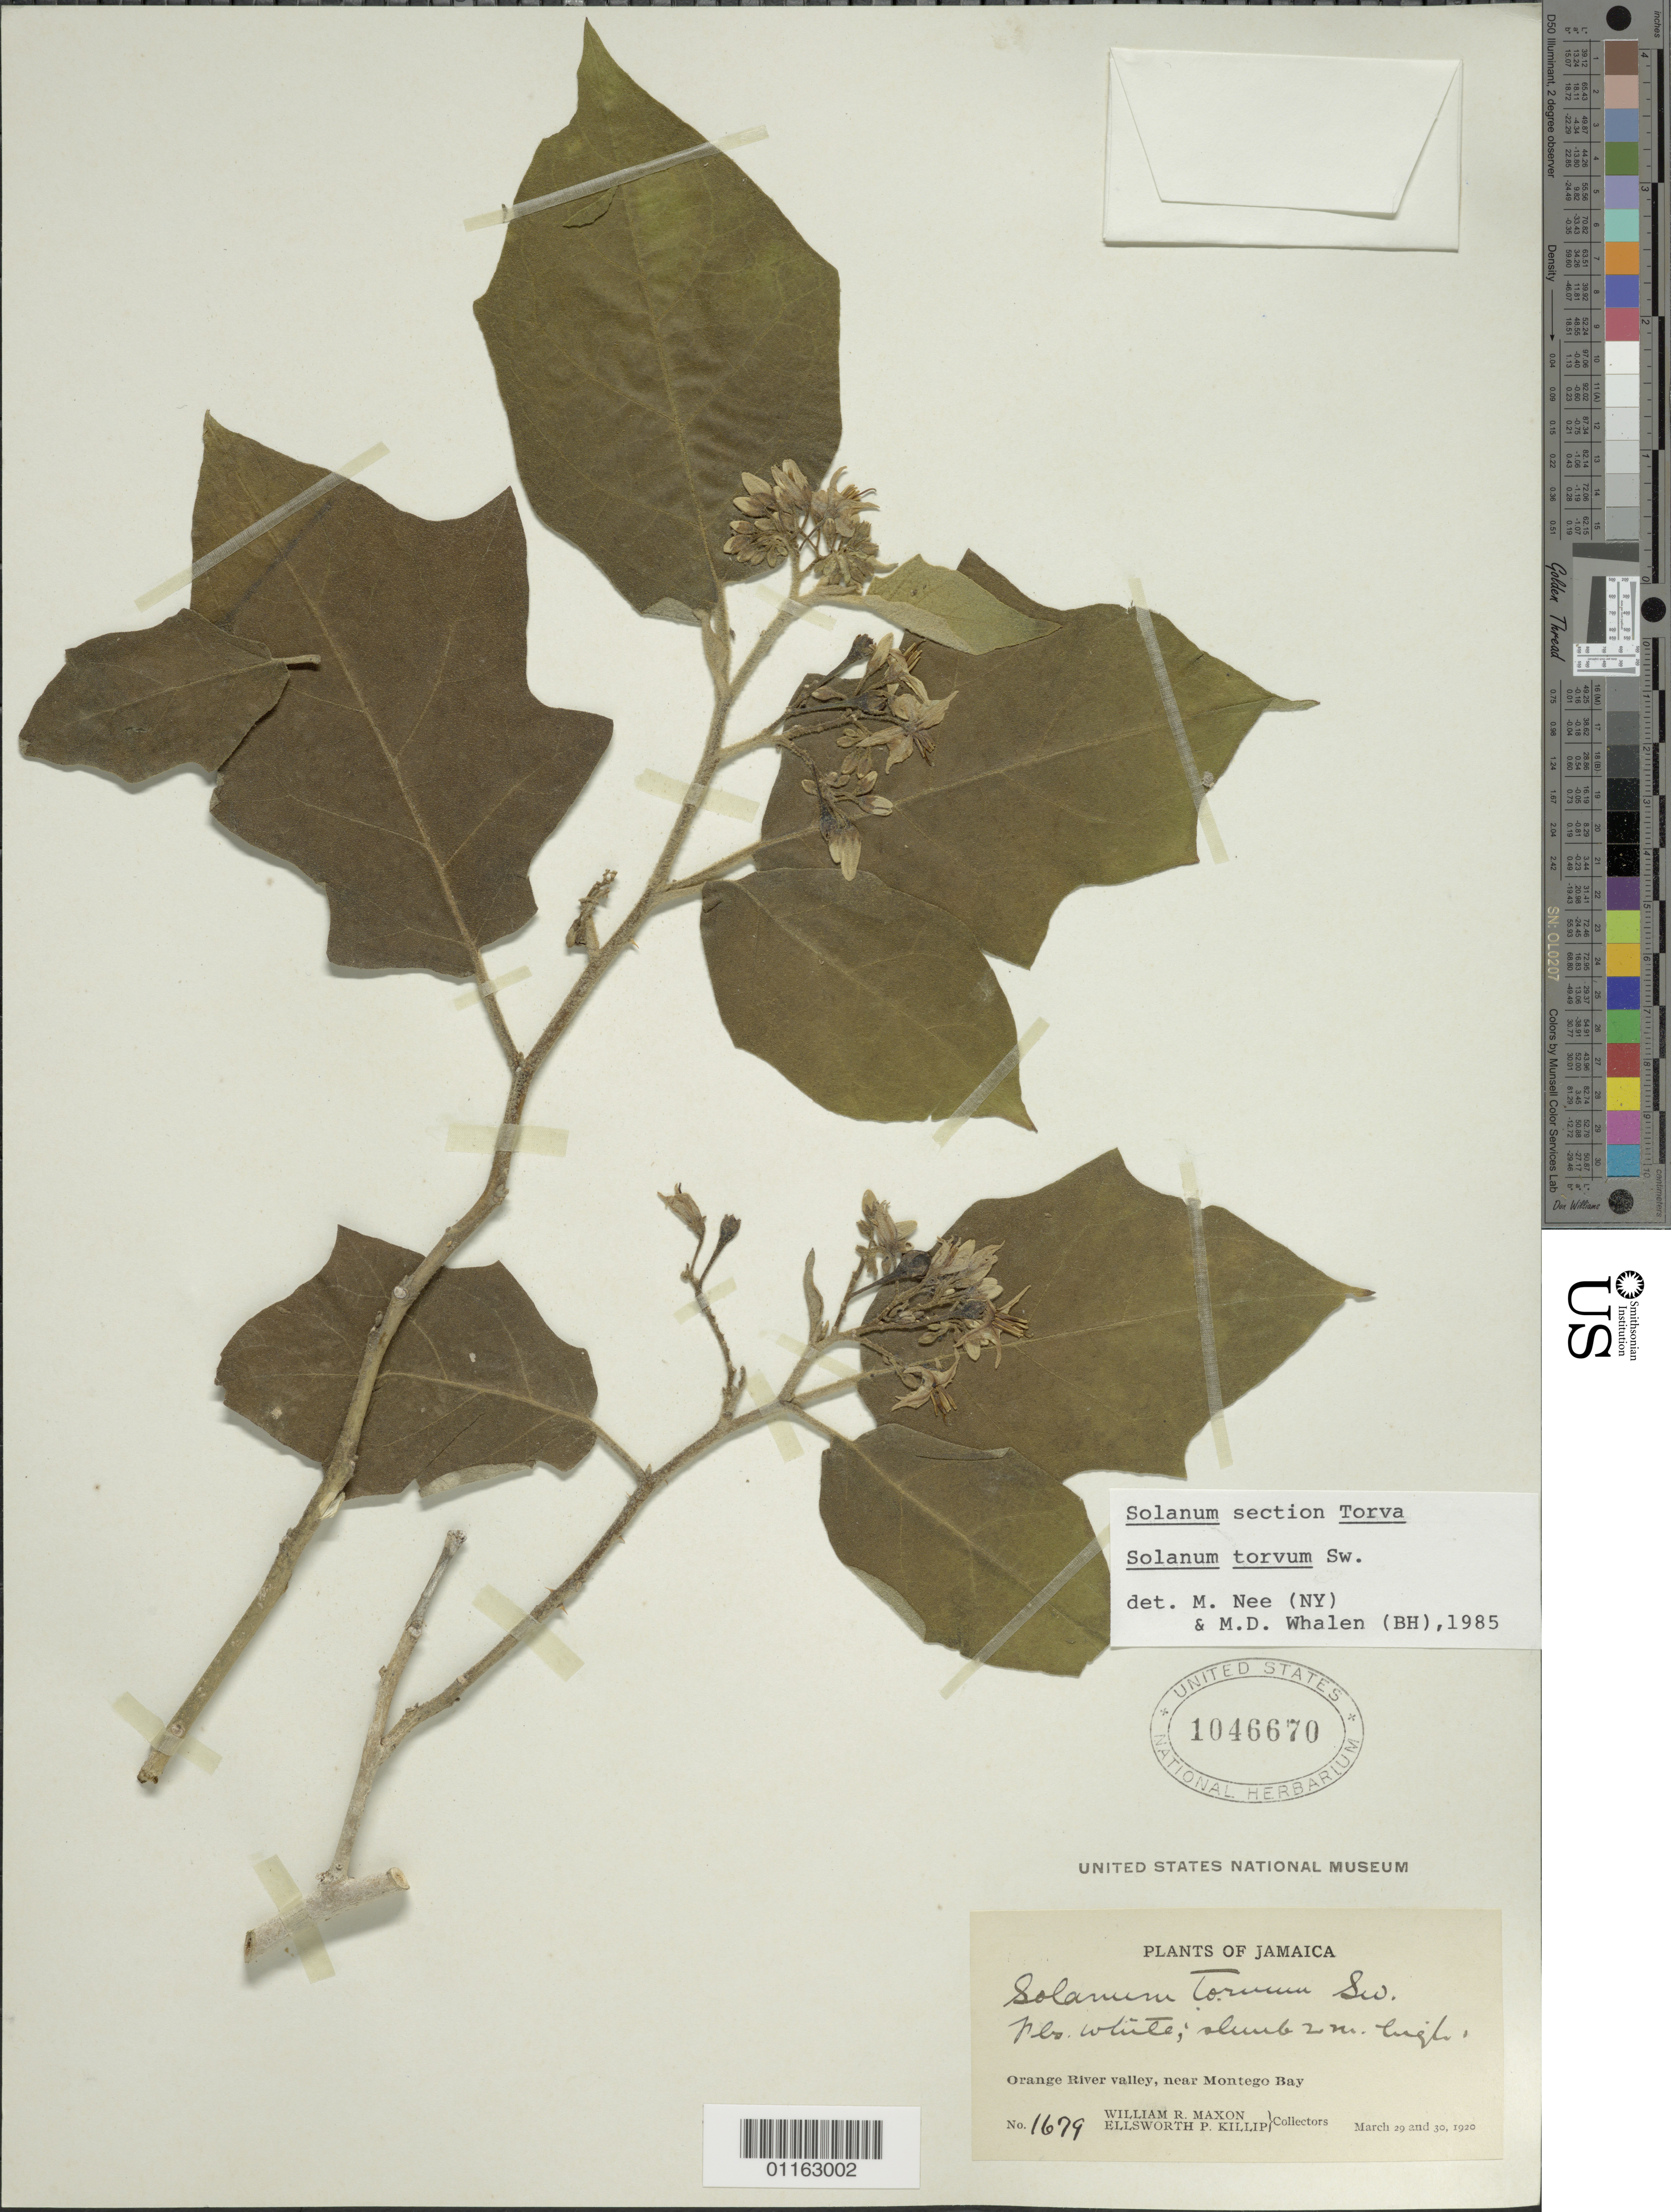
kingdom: Plantae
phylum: Tracheophyta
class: Magnoliopsida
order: Solanales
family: Solanaceae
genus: Solanum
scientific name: Solanum torvum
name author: Sw.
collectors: W. R. Maxon & E. P. Killip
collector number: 1679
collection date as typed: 29 Mar 1920 and 30 Mar 1920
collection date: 1920-03-29,1920-03-30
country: Jamaica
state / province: Saint James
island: Jamaica I.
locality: Orange River valley, near Montego Bay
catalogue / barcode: US 1046670